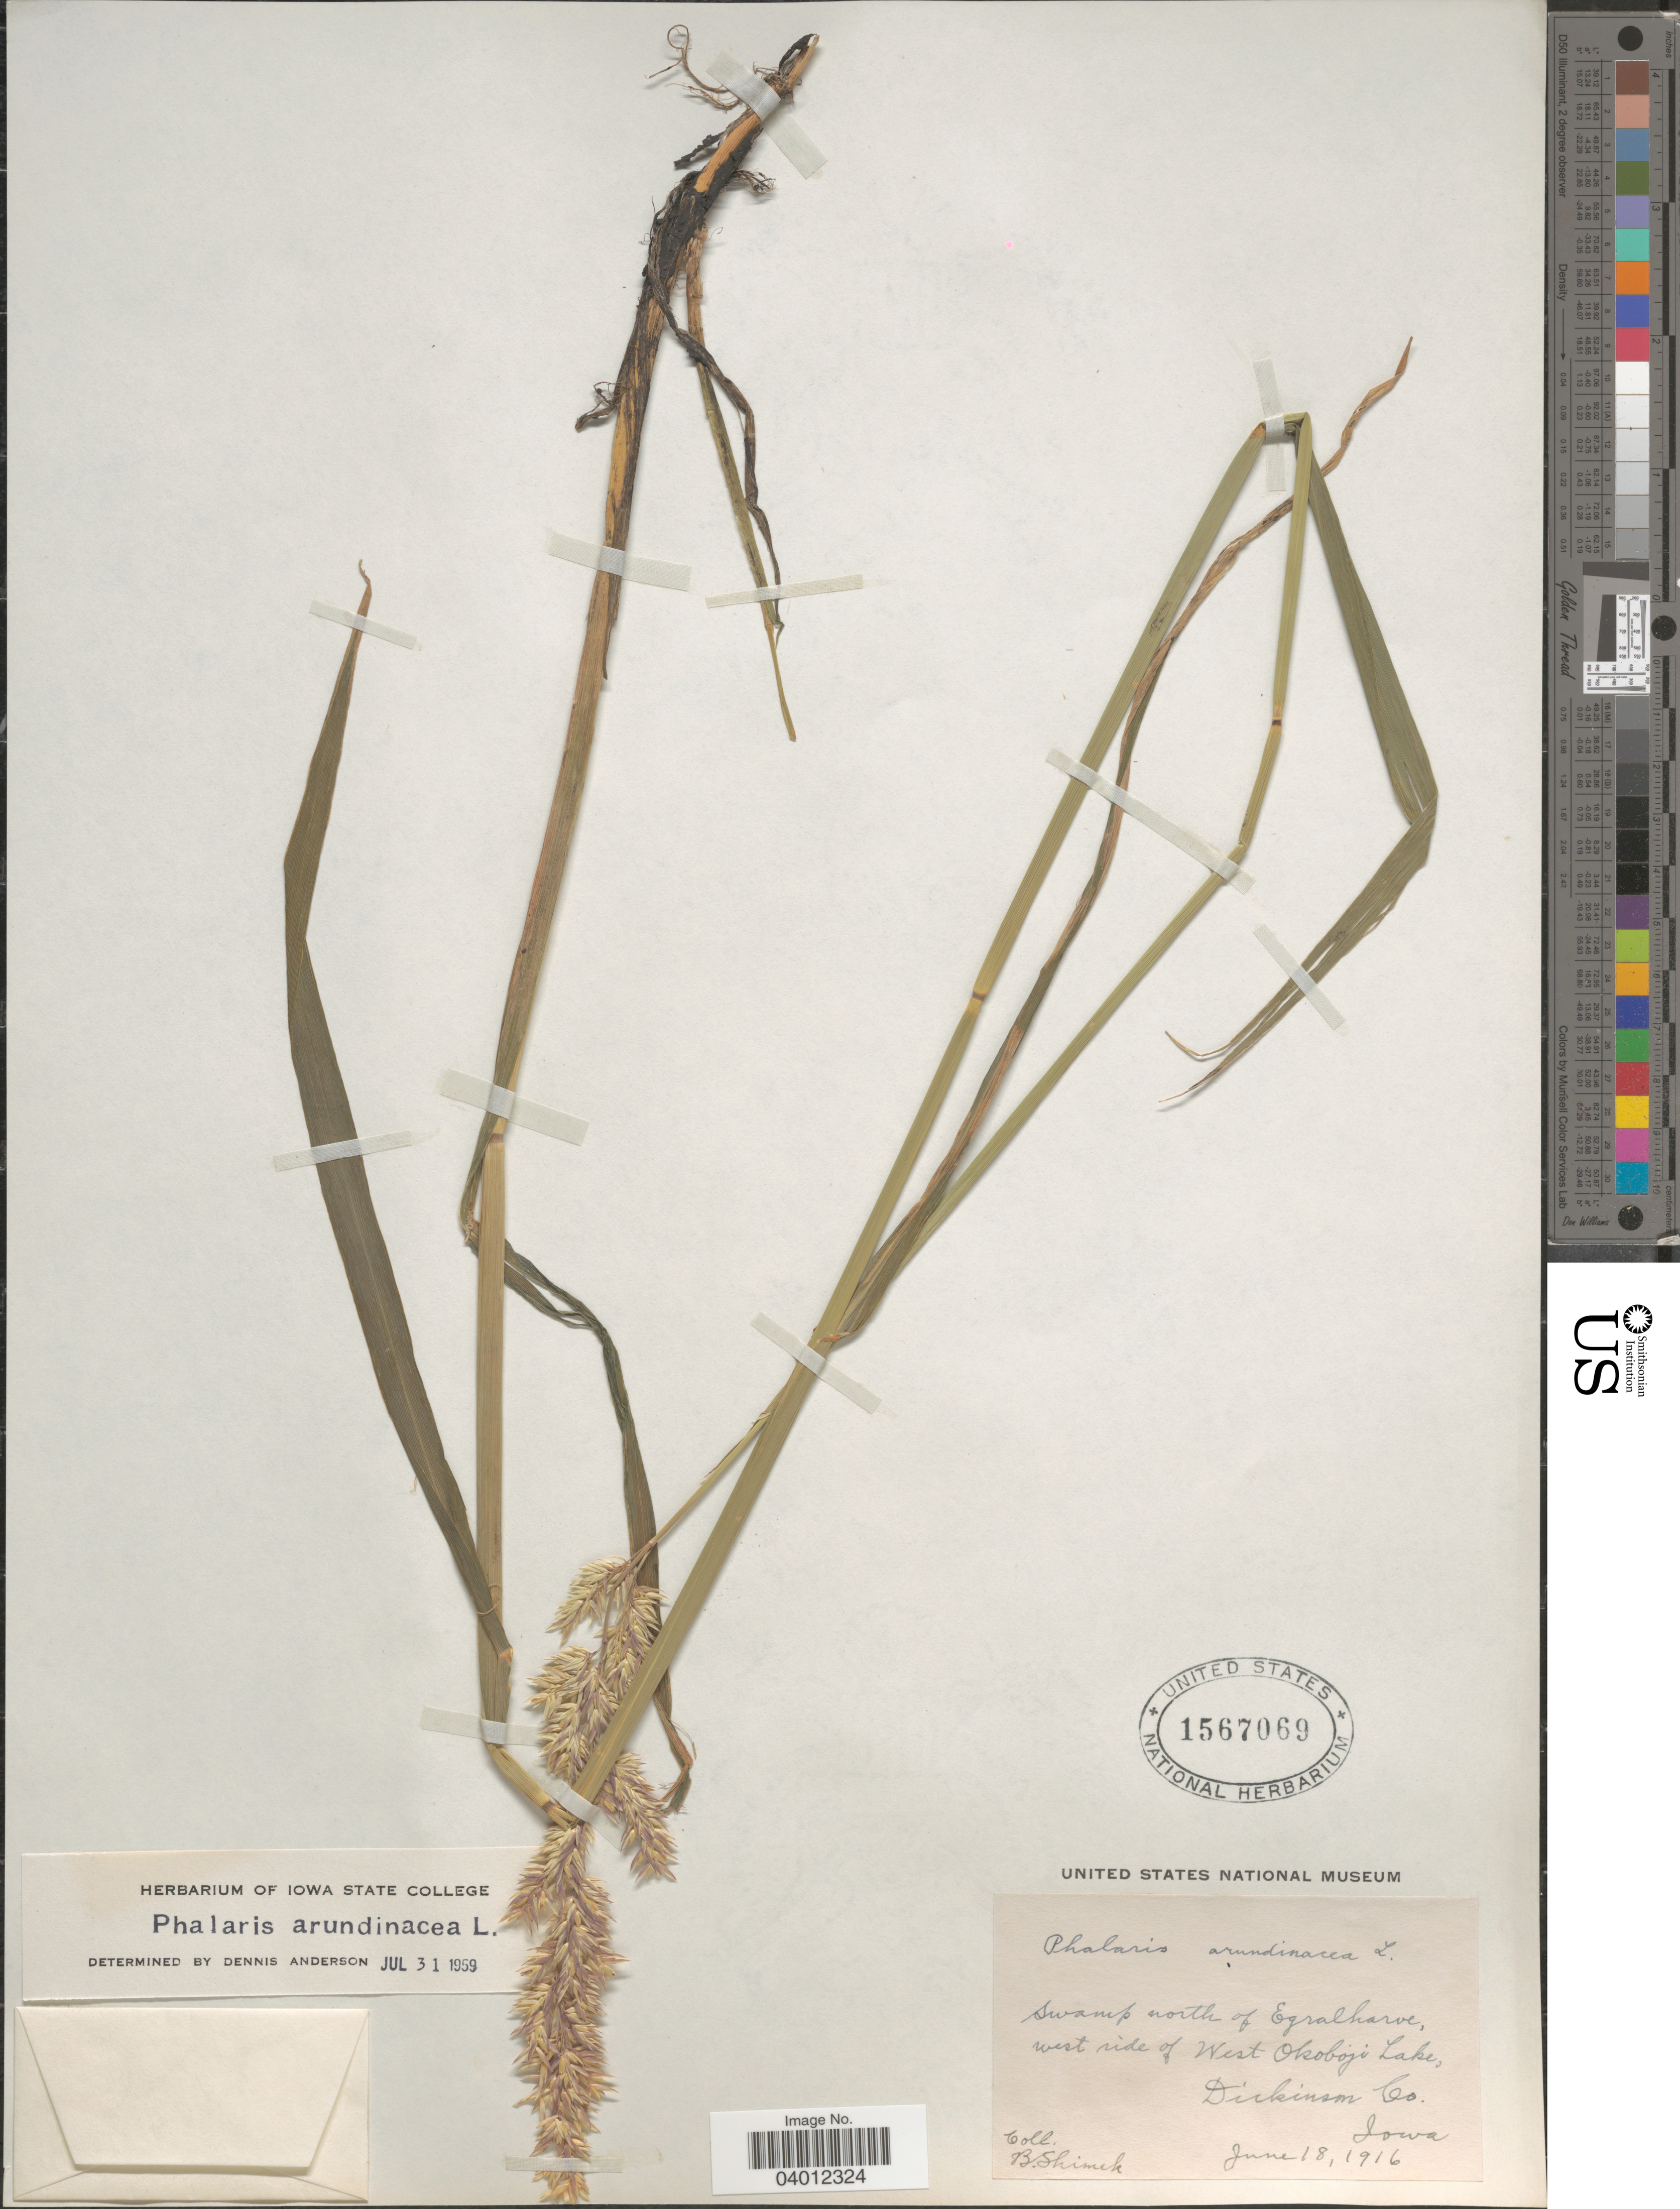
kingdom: Plantae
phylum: Tracheophyta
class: Liliopsida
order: Poales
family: Poaceae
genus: Phalaris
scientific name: Phalaris arundinacea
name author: L.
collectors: B. Shimek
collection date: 1916-06-18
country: United States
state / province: Iowa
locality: Swamp north of Egralharve, west ride of West Okoboji Lake, Dickinson Co.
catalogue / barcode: US 1567069